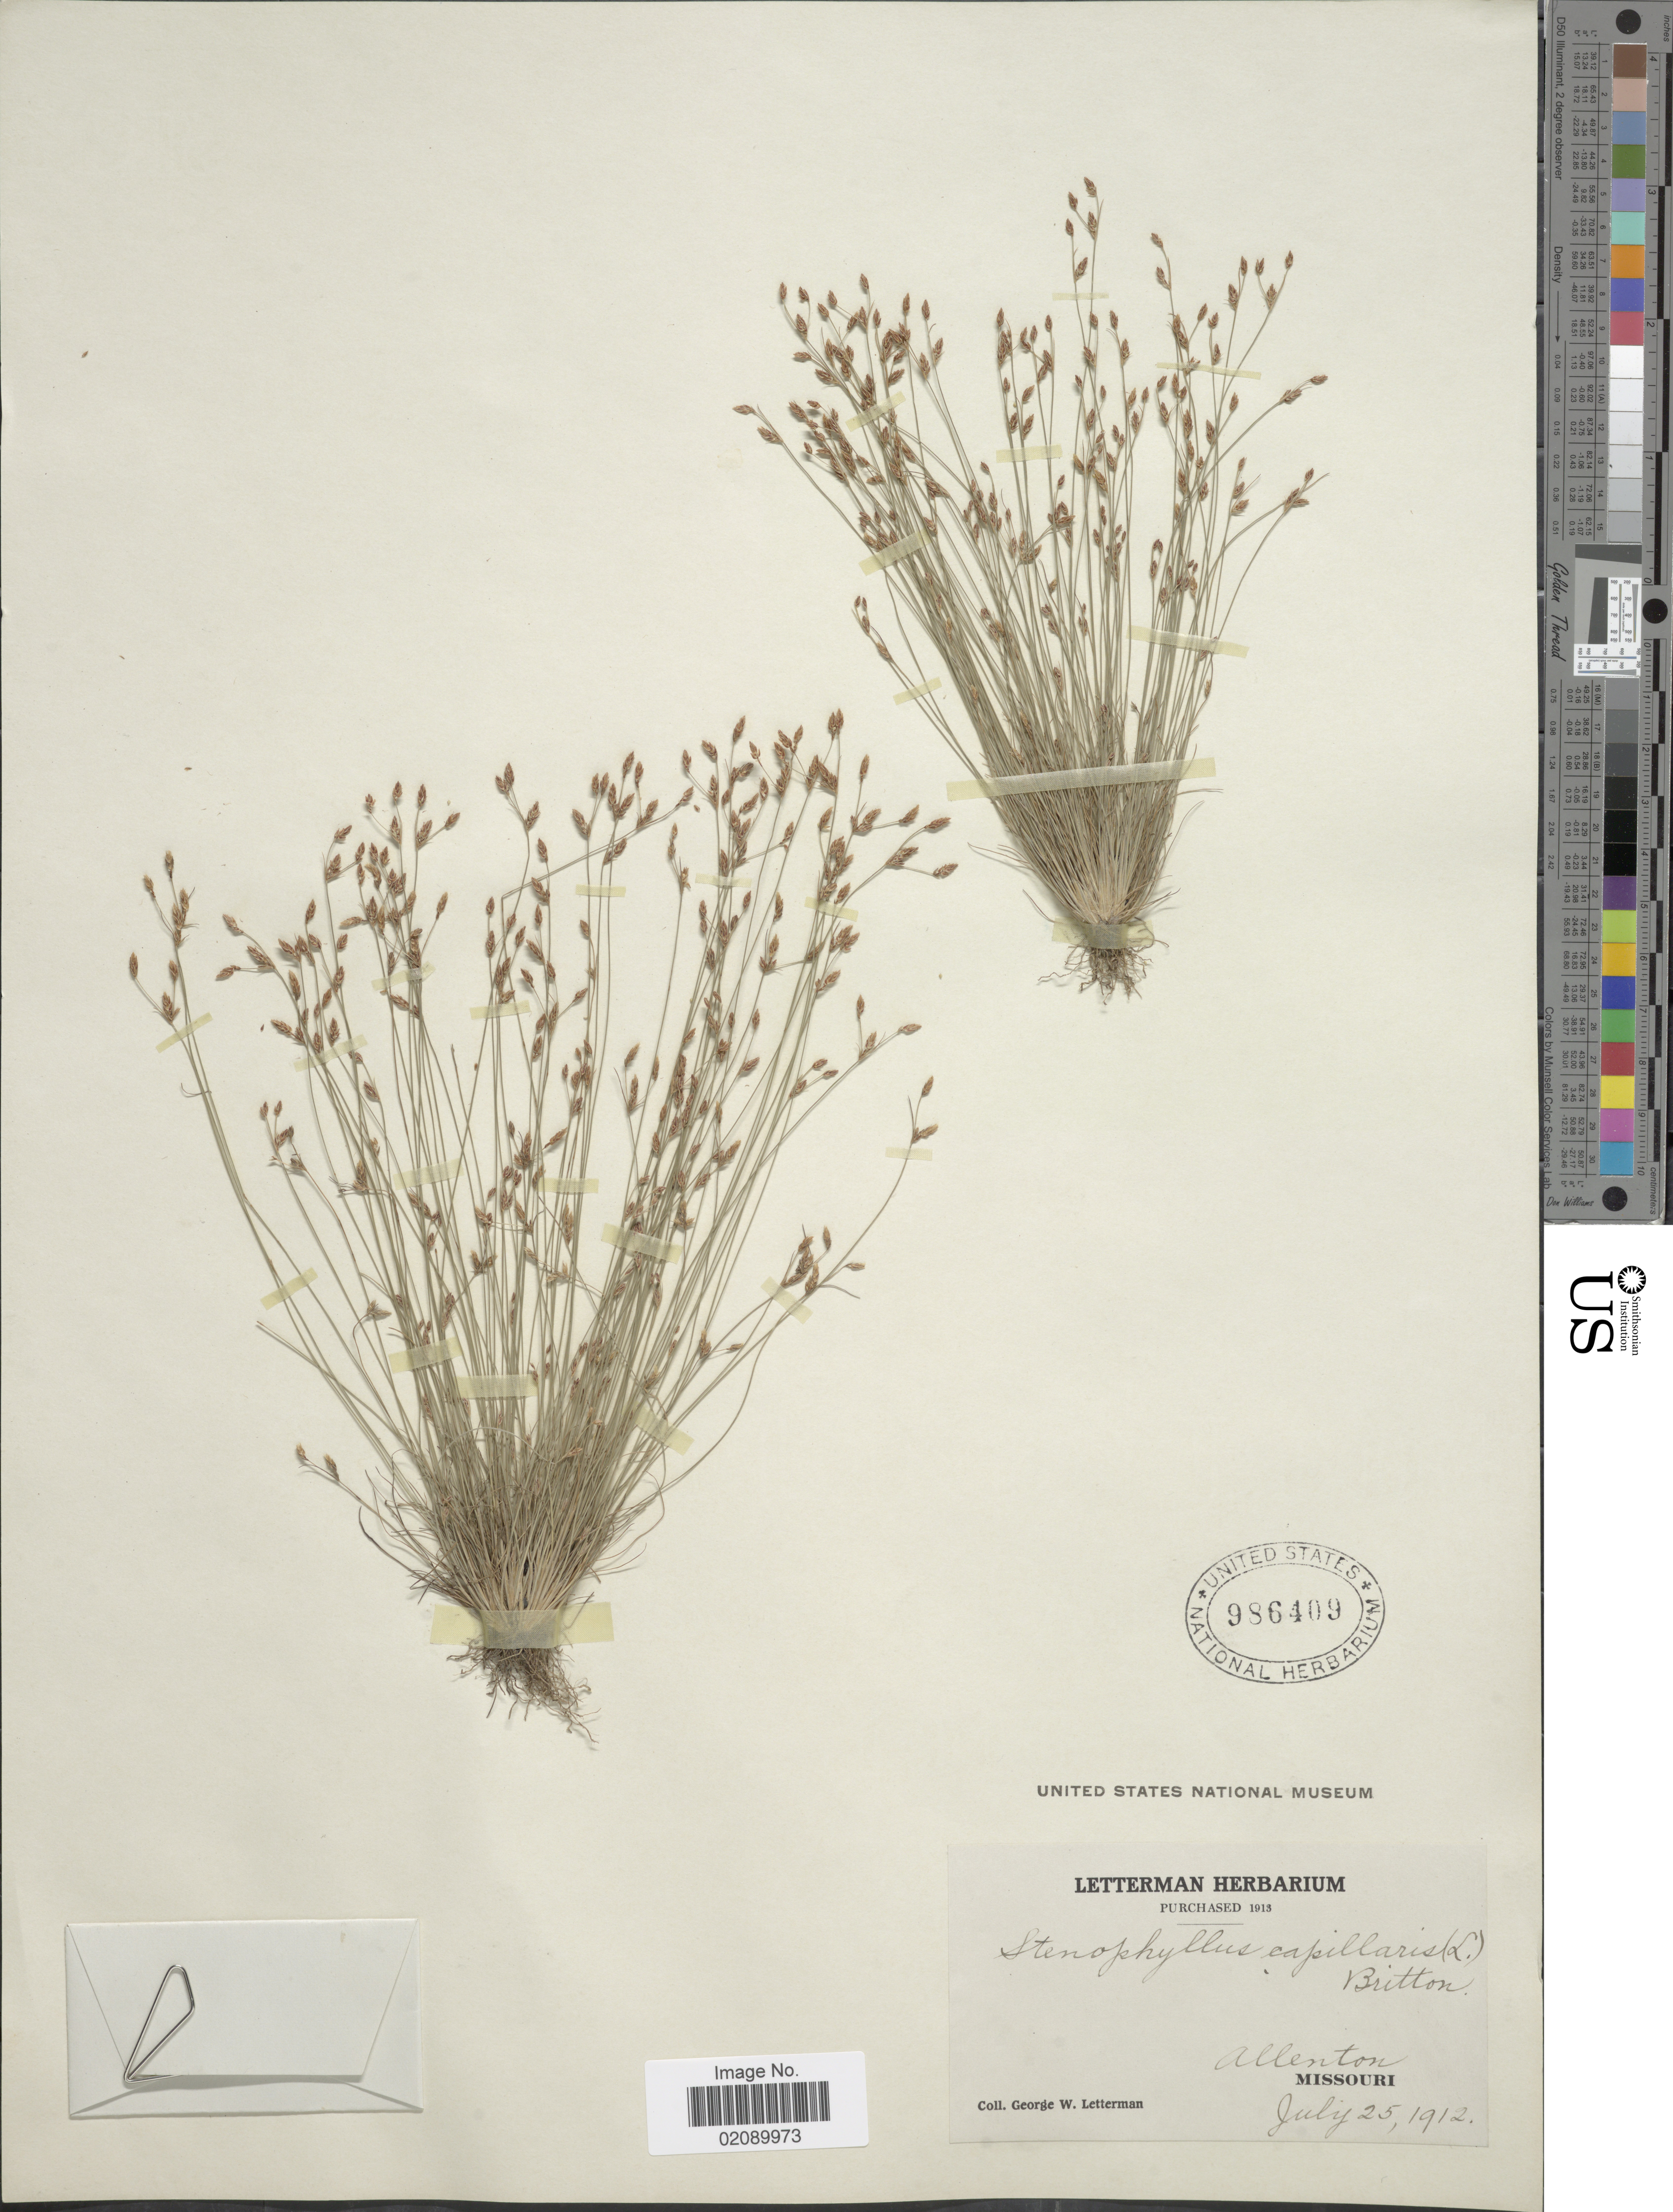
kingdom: Plantae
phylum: Tracheophyta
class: Liliopsida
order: Poales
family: Cyperaceae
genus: Bulbostylis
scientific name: Bulbostylis capillaris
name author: (L.) Kunth ex C.B. Clarke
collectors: G. W. Letterman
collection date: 1912-07-25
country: United States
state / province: Missouri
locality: Allenton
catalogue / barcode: US 986409